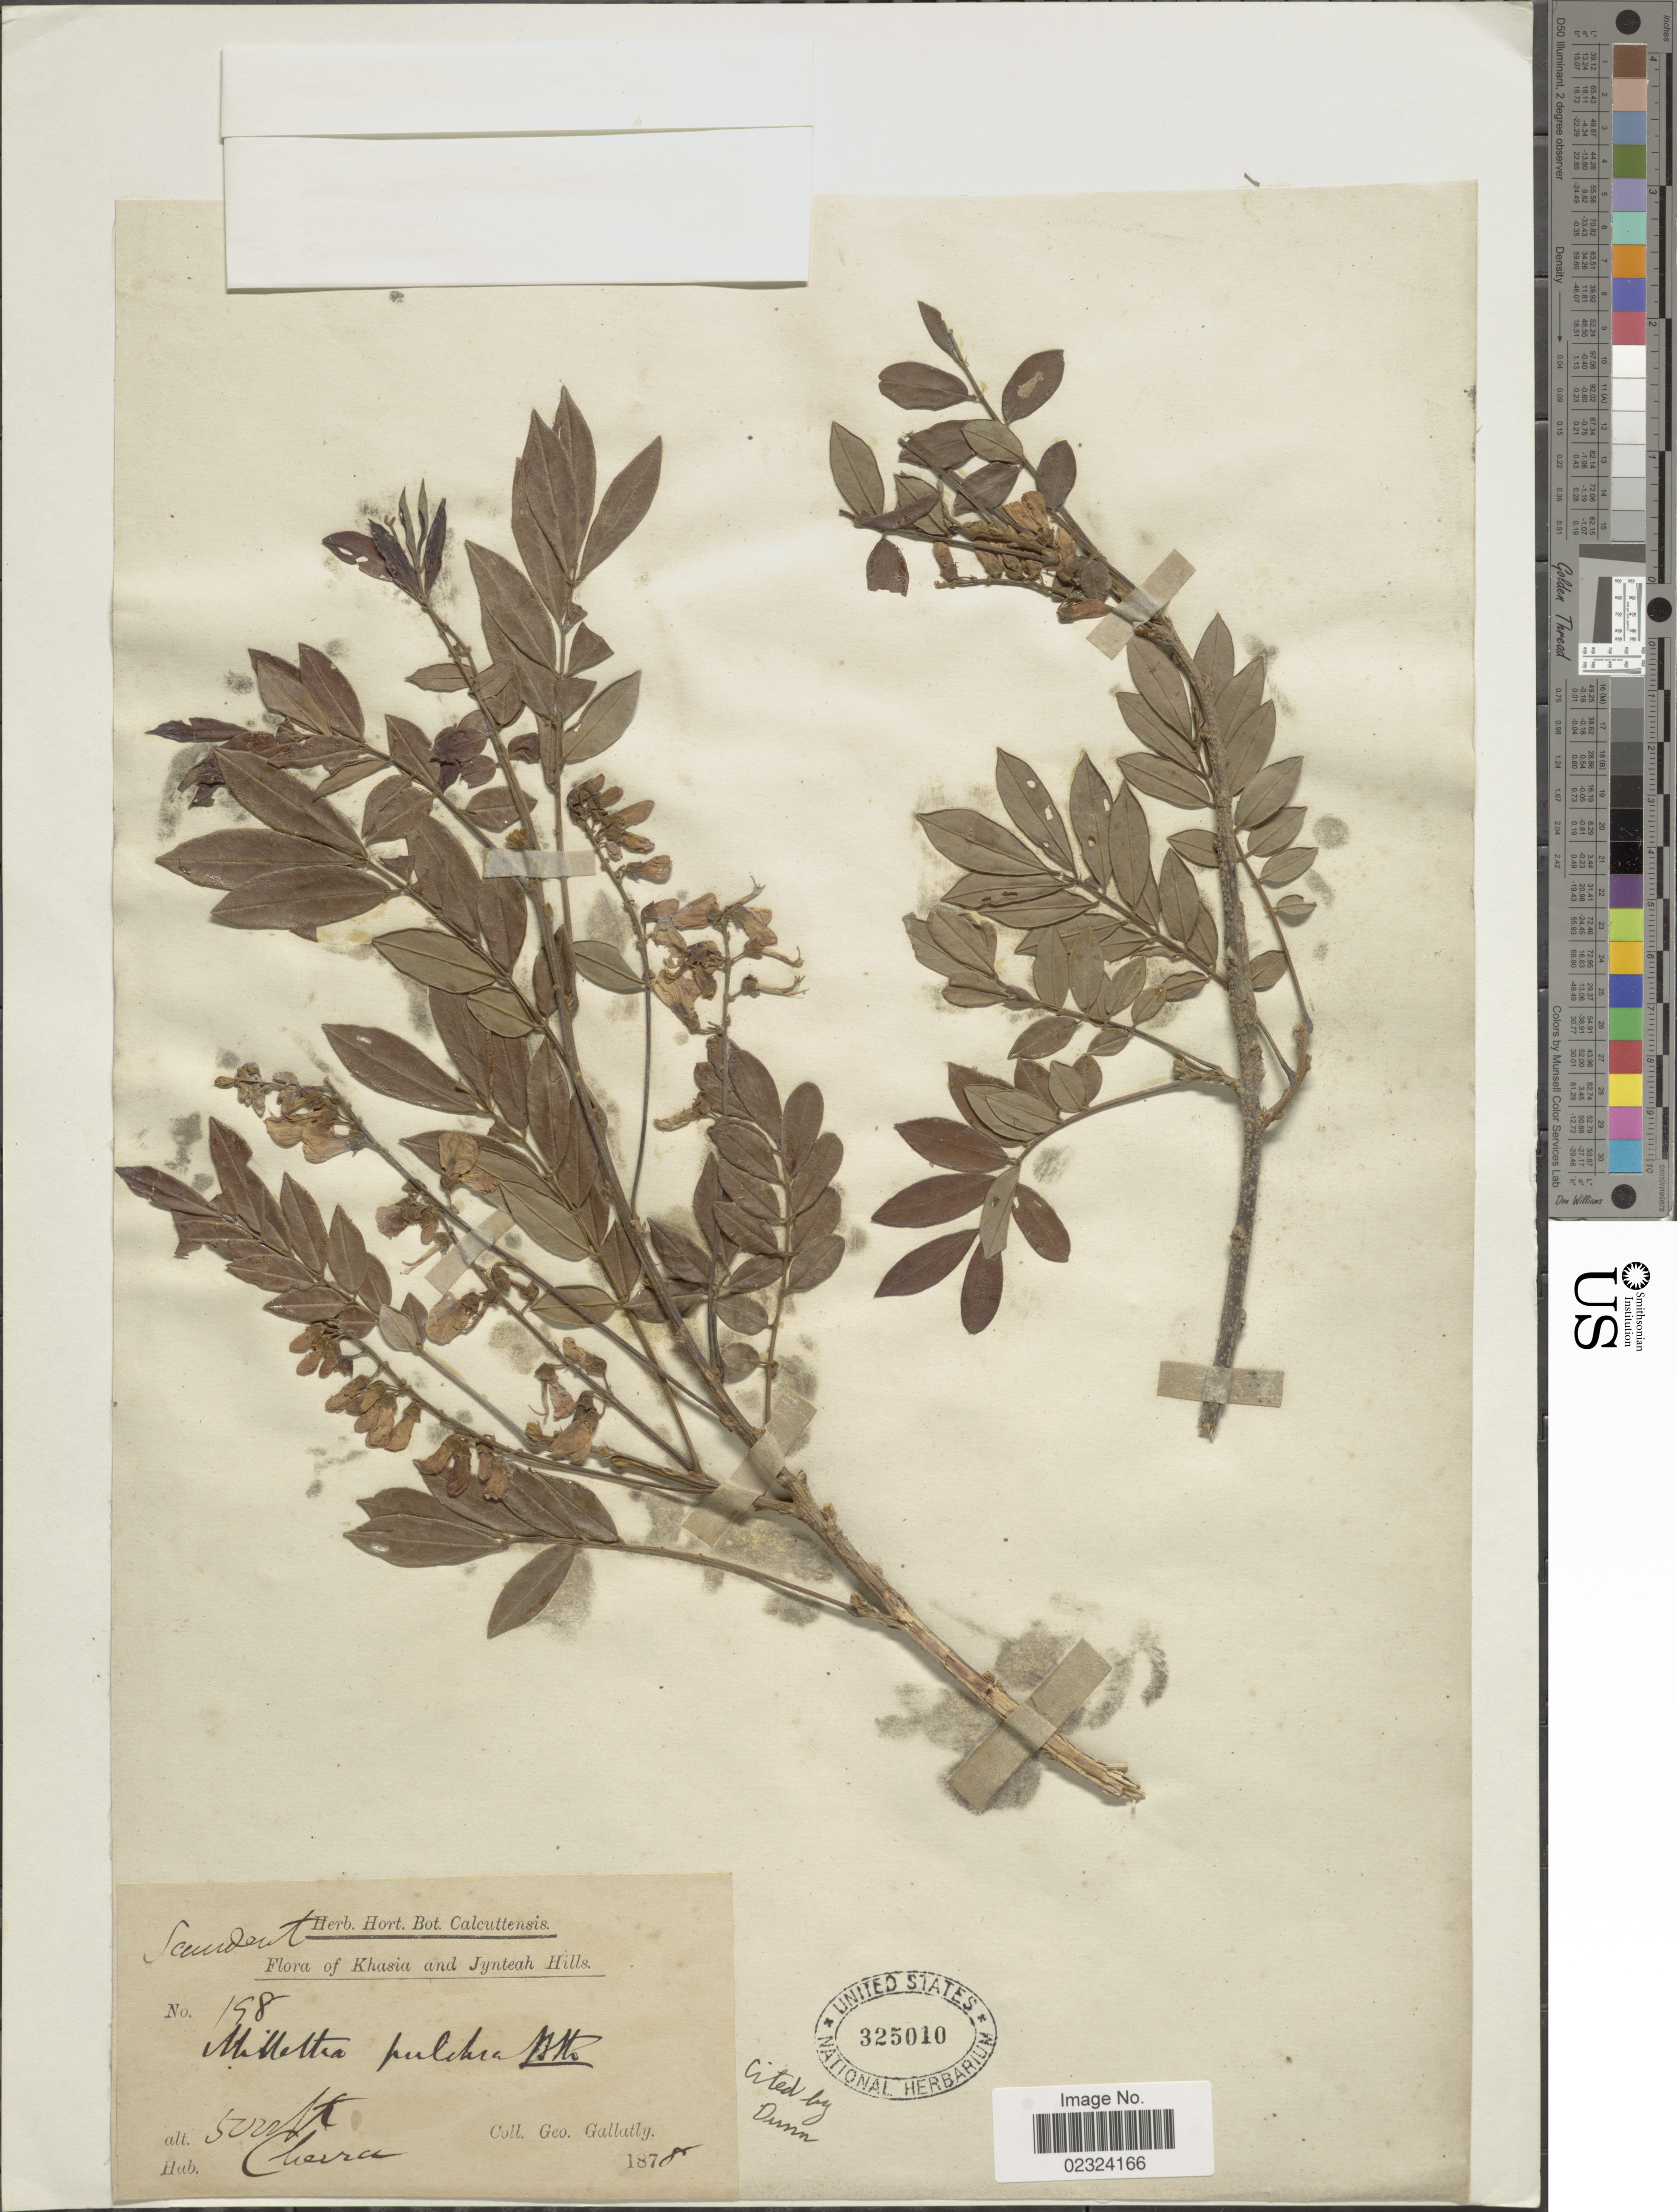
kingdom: Plantae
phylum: Tracheophyta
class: Magnoliopsida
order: Fabales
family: Fabaceae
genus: Millettia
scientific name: Millettia pulchra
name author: (Benth.) Kurz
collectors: G. Gallatly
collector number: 198*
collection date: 1878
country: India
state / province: Meghalaya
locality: Khasia and Jynteah Hills. Chezra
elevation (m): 1524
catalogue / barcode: US 325010